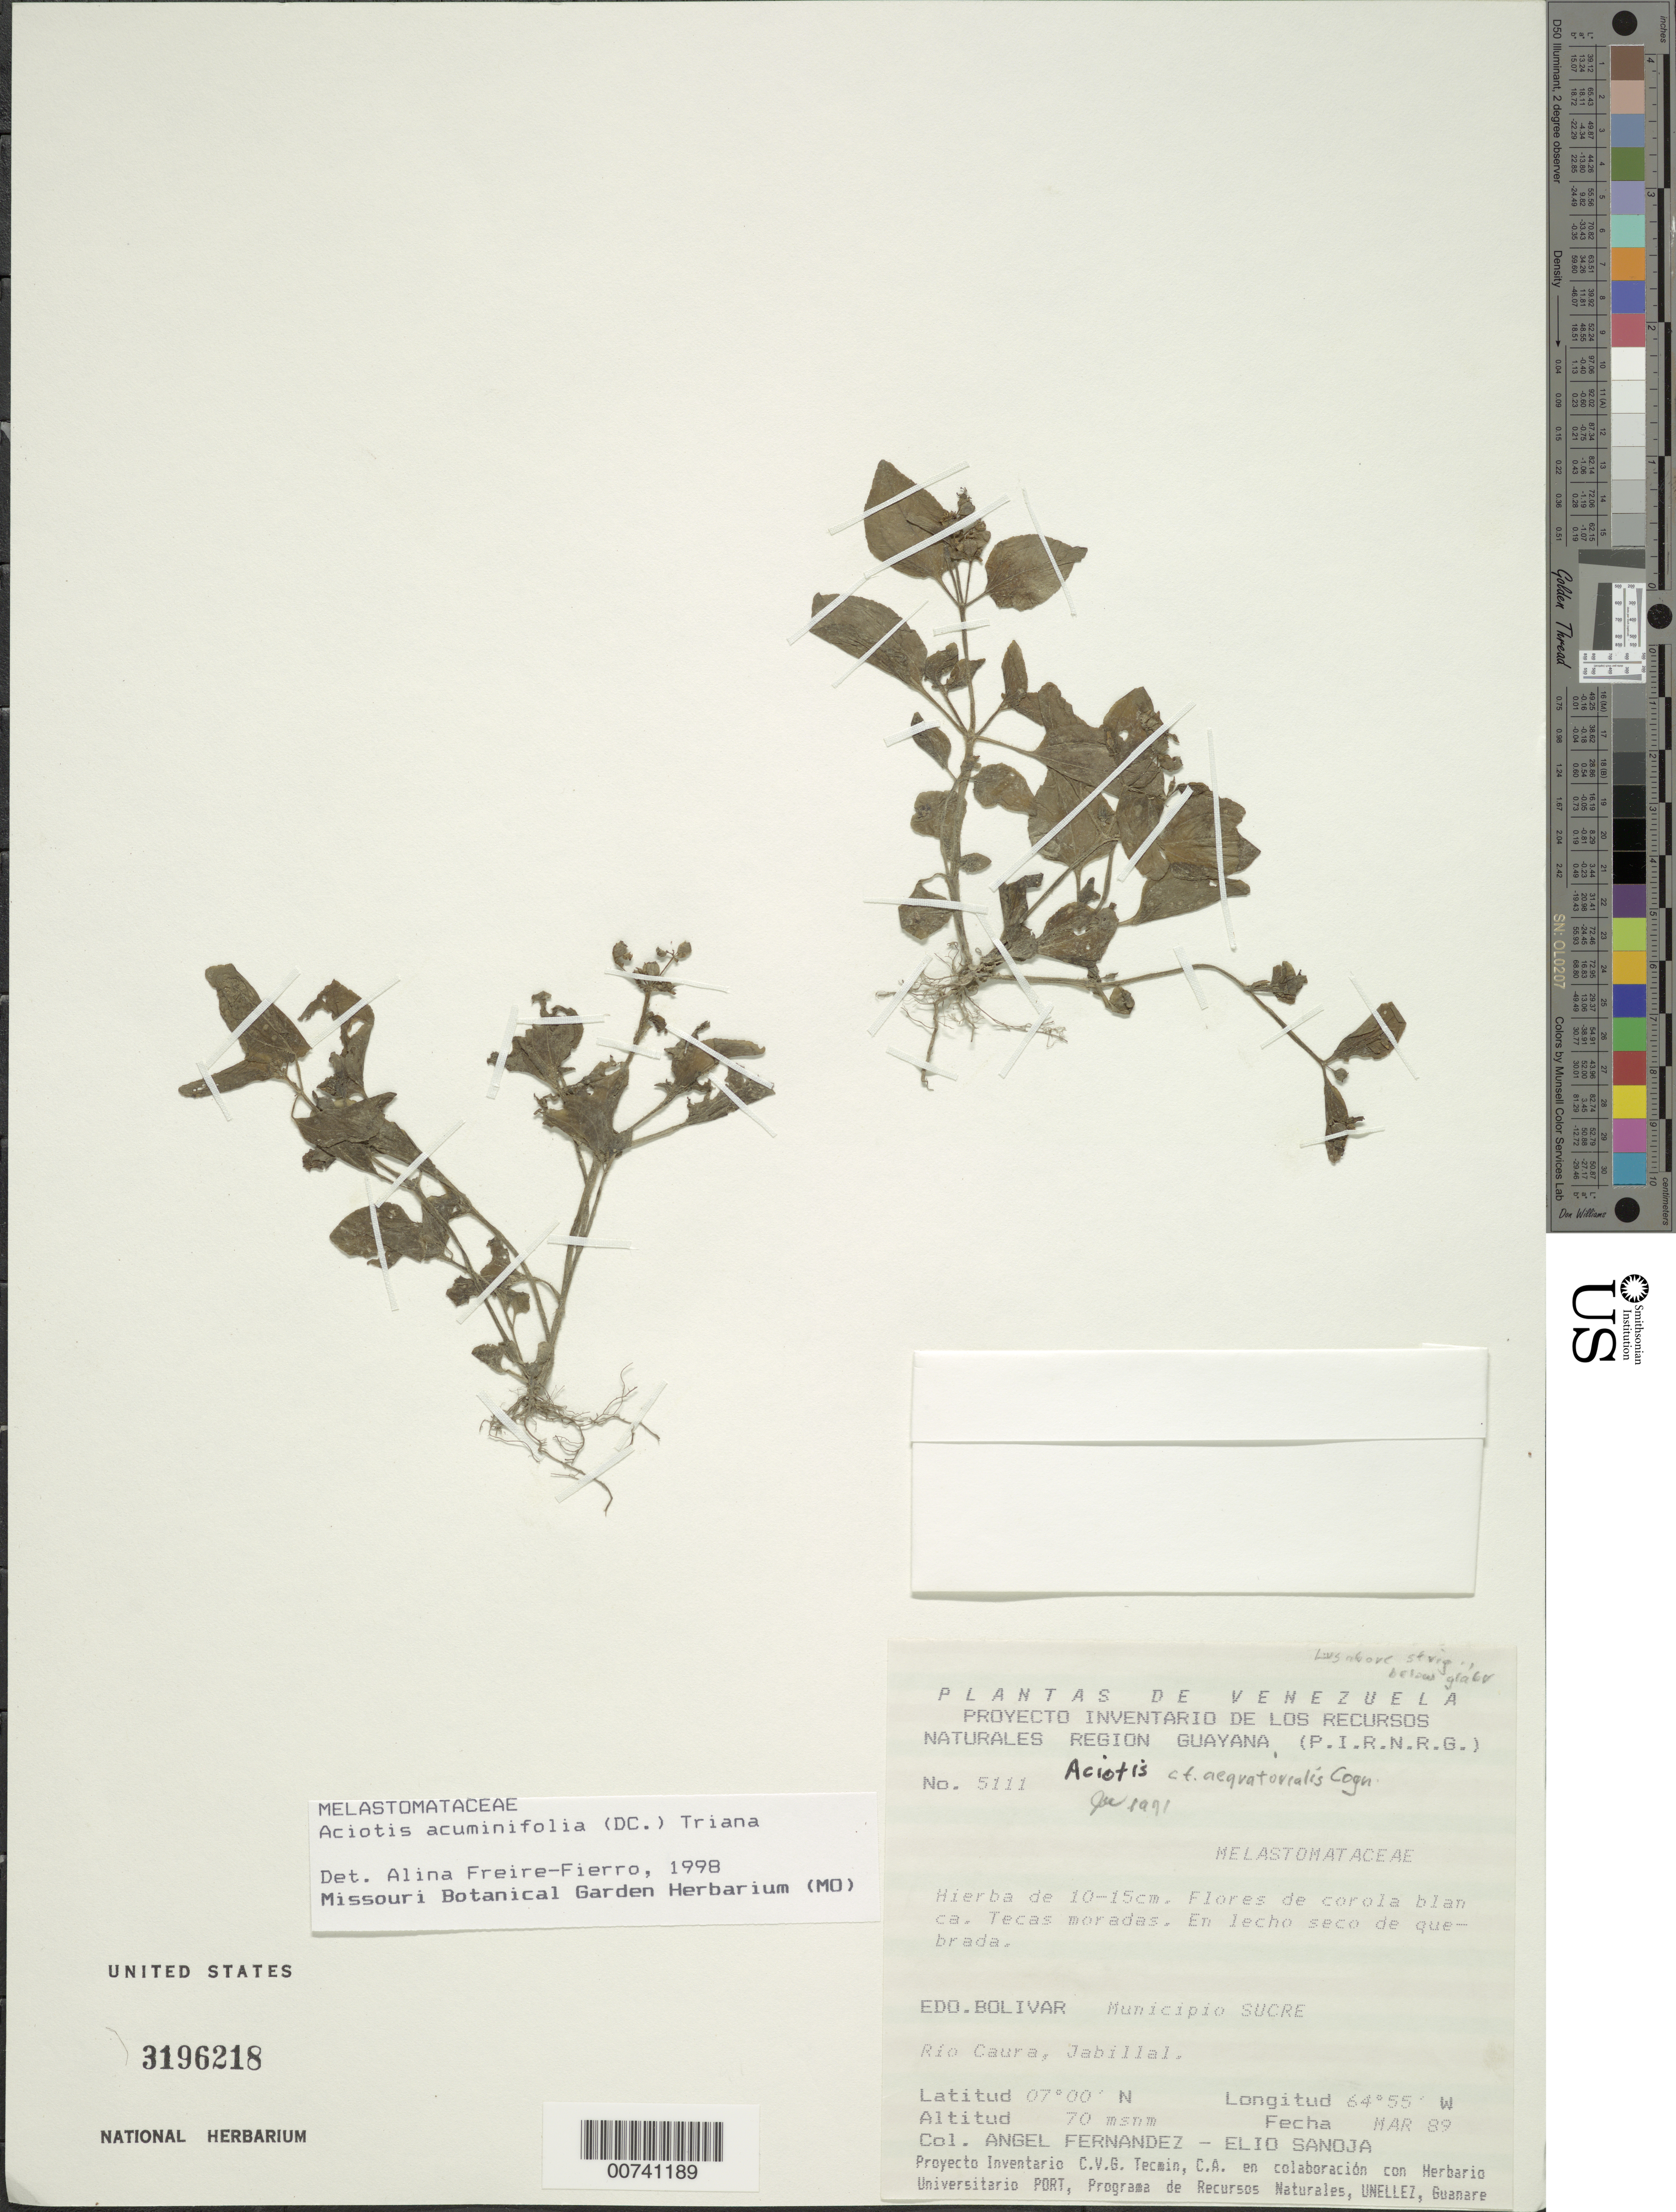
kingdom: Plantae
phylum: Tracheophyta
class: Magnoliopsida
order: Myrtales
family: Melastomataceae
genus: Aciotis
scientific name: Aciotis acuminifolia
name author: (Mart. ex DC.) Triana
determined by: Freire-Fierro, A.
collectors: A. Fernández & E. Sanoja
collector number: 5111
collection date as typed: Mar-89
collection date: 1989-03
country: Venezuela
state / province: Bolívar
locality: Mun. Sucre, Jabillal, Río Caura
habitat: Lecho seco de quebrada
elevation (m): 70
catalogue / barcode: US 3196218